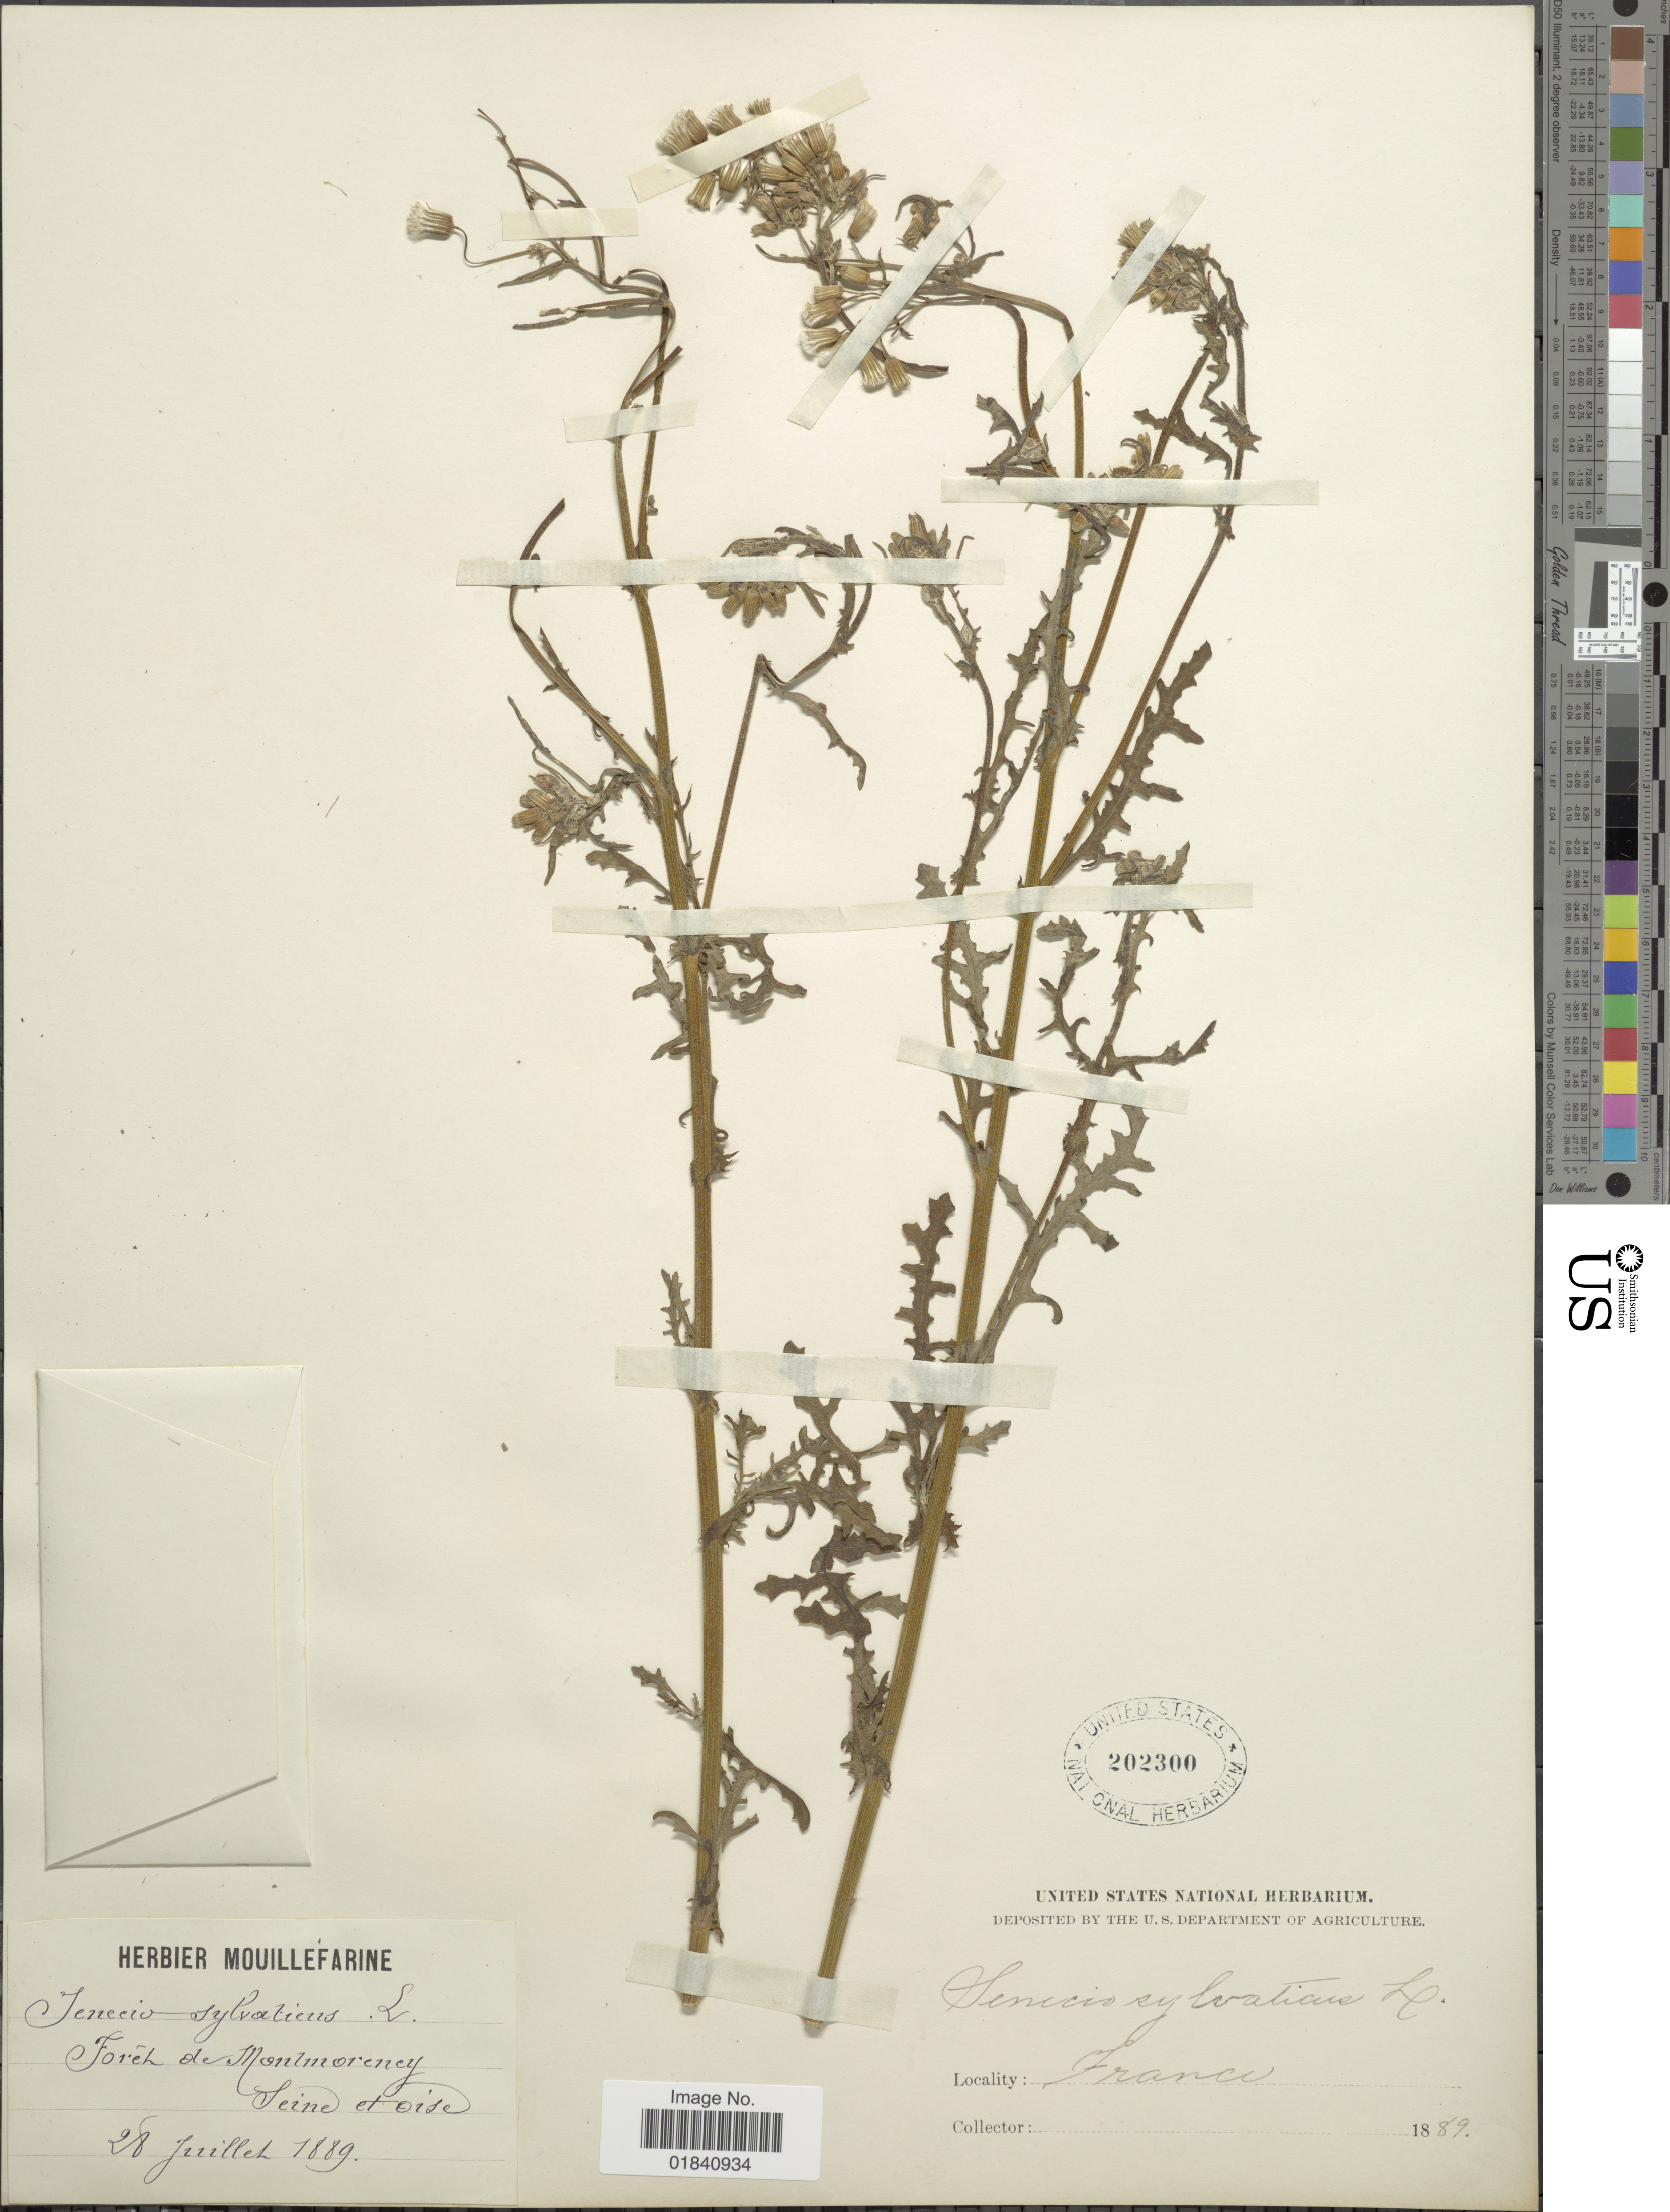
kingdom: Plantae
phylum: Tracheophyta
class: Magnoliopsida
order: Asterales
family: Asteraceae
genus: Senecio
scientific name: Senecio sylvaticus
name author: L.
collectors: ex herb. Mouillefarine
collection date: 1889-07-28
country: France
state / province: Île-de-France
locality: Forêt de Montmorency, Seine et Oise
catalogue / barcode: US 202300